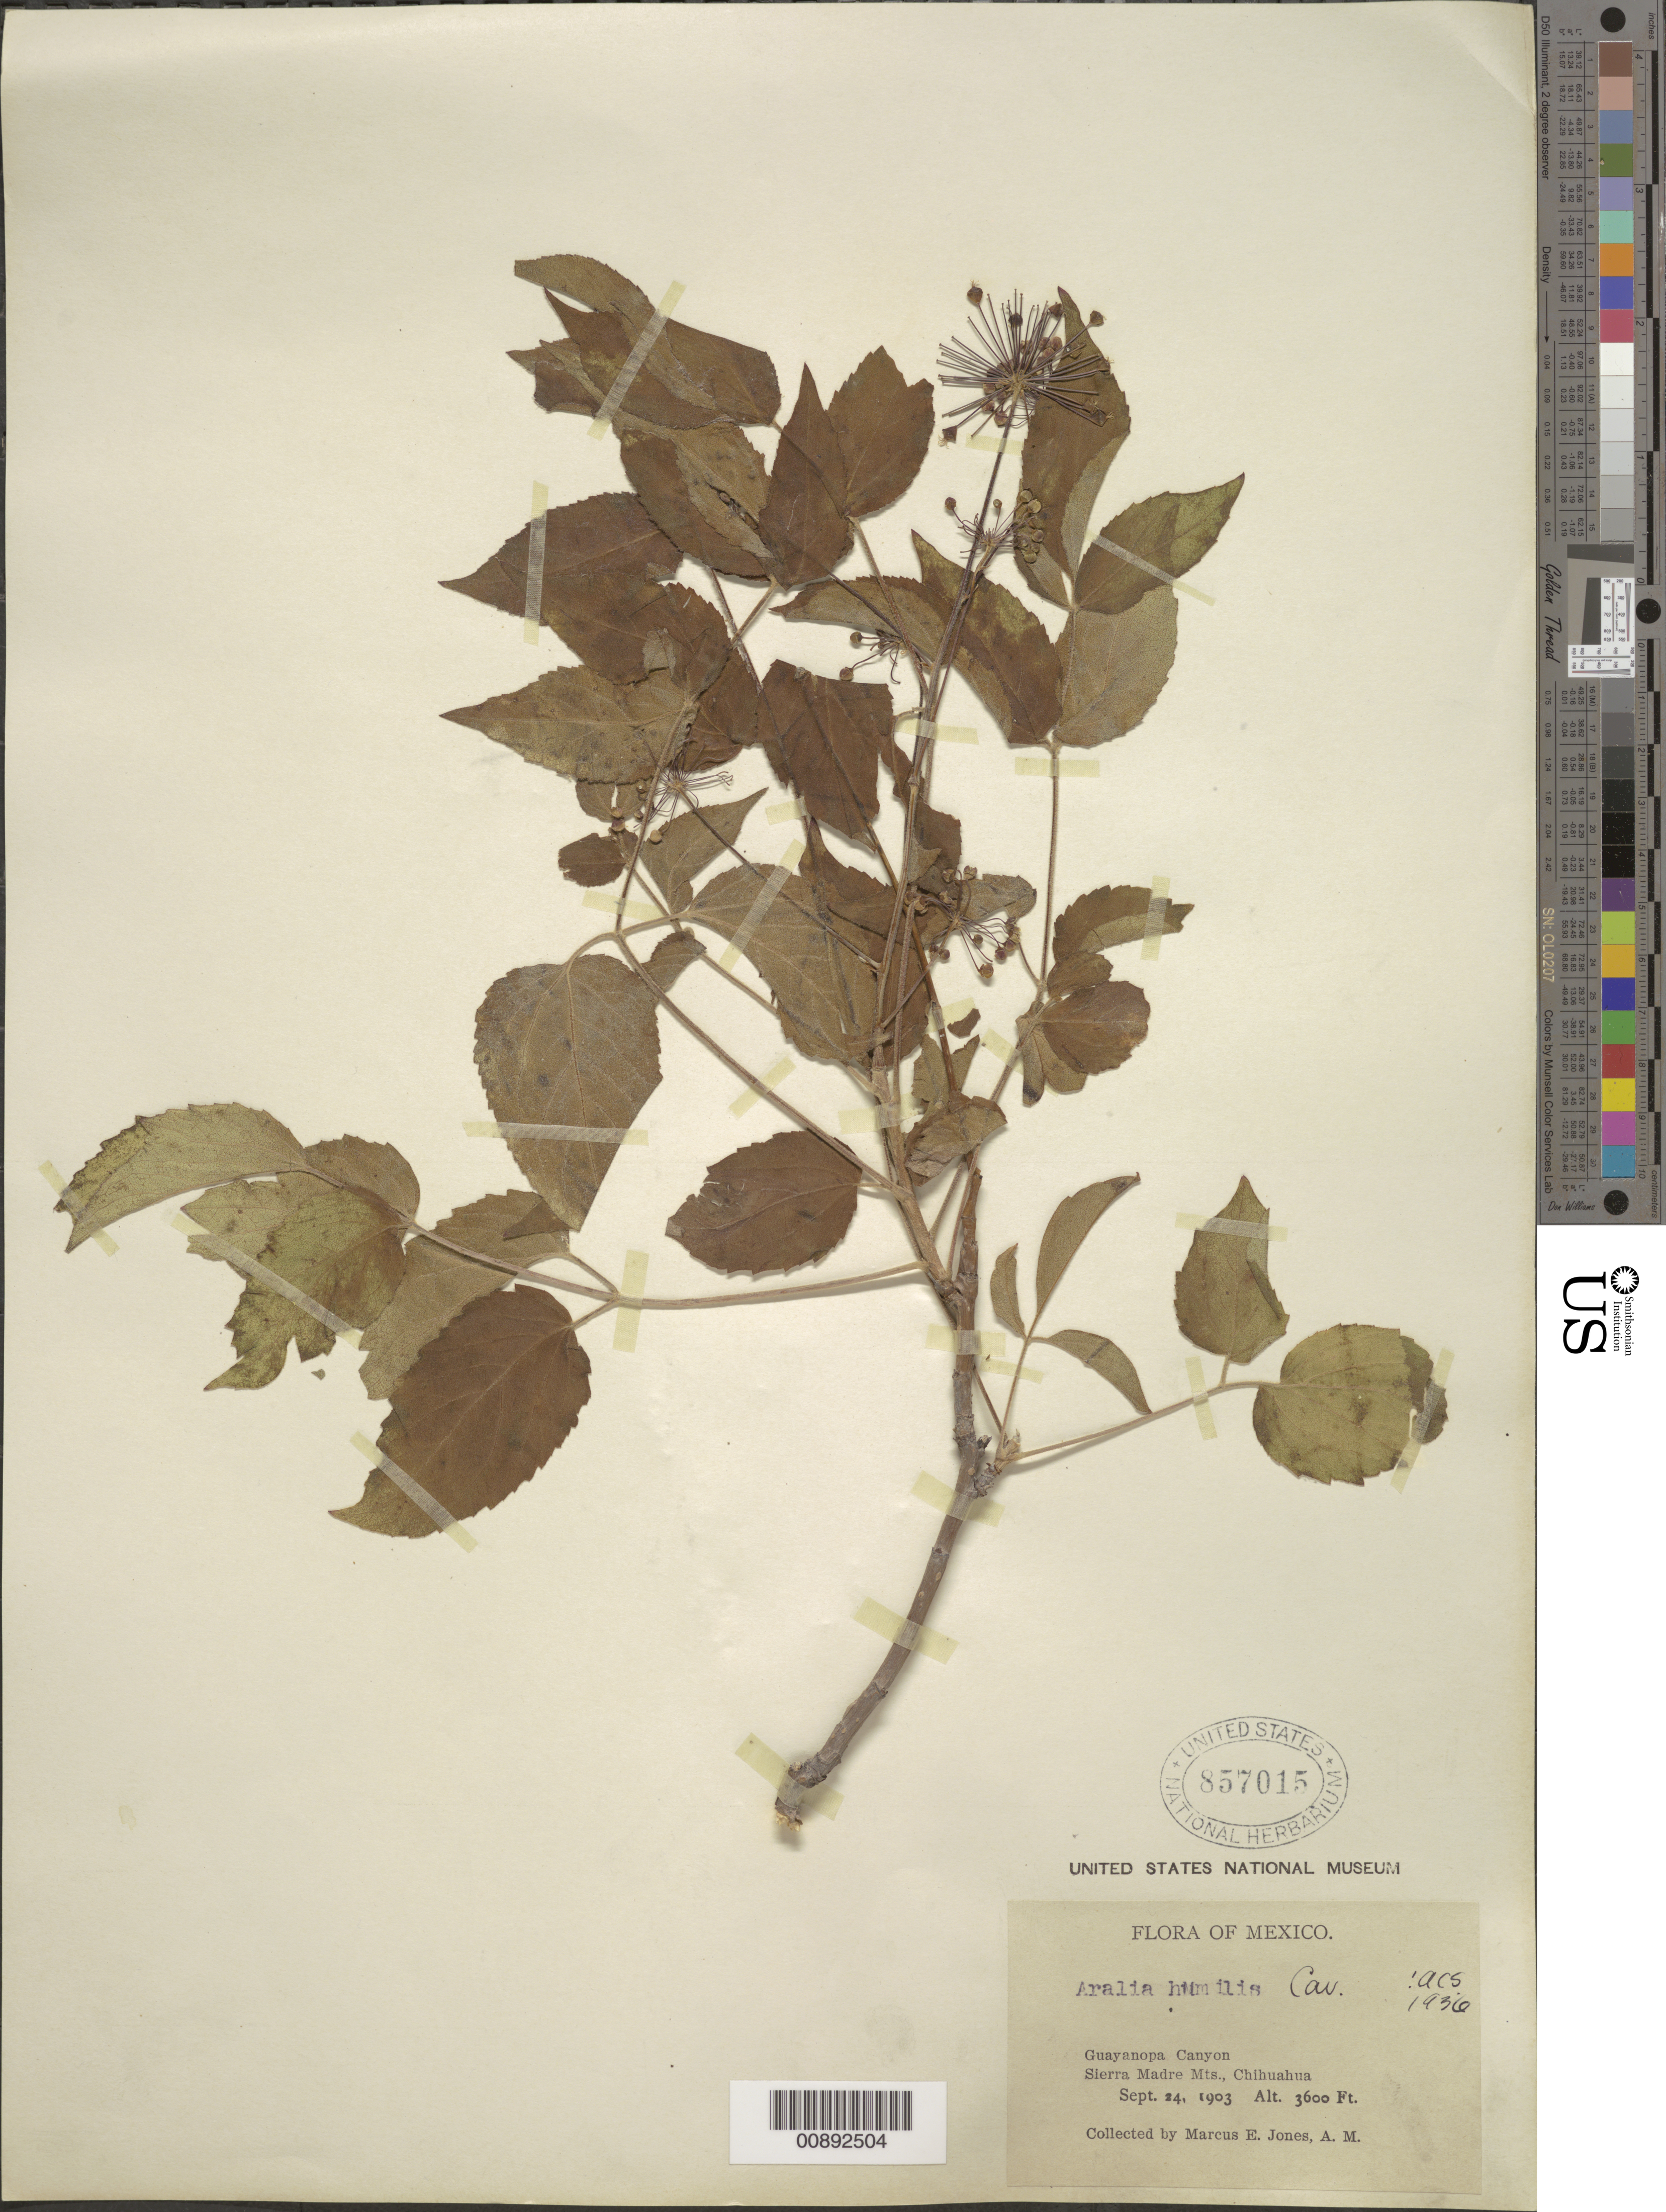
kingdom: Plantae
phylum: Tracheophyta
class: Magnoliopsida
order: Apiales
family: Araliaceae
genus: Aralia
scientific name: Aralia humilis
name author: Cav.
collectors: M. E. Jones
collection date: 1903-09-24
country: Mexico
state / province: Chihuahua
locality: Guayanopa Canyon, Sierra Madre Mts.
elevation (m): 1097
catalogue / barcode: US 857015